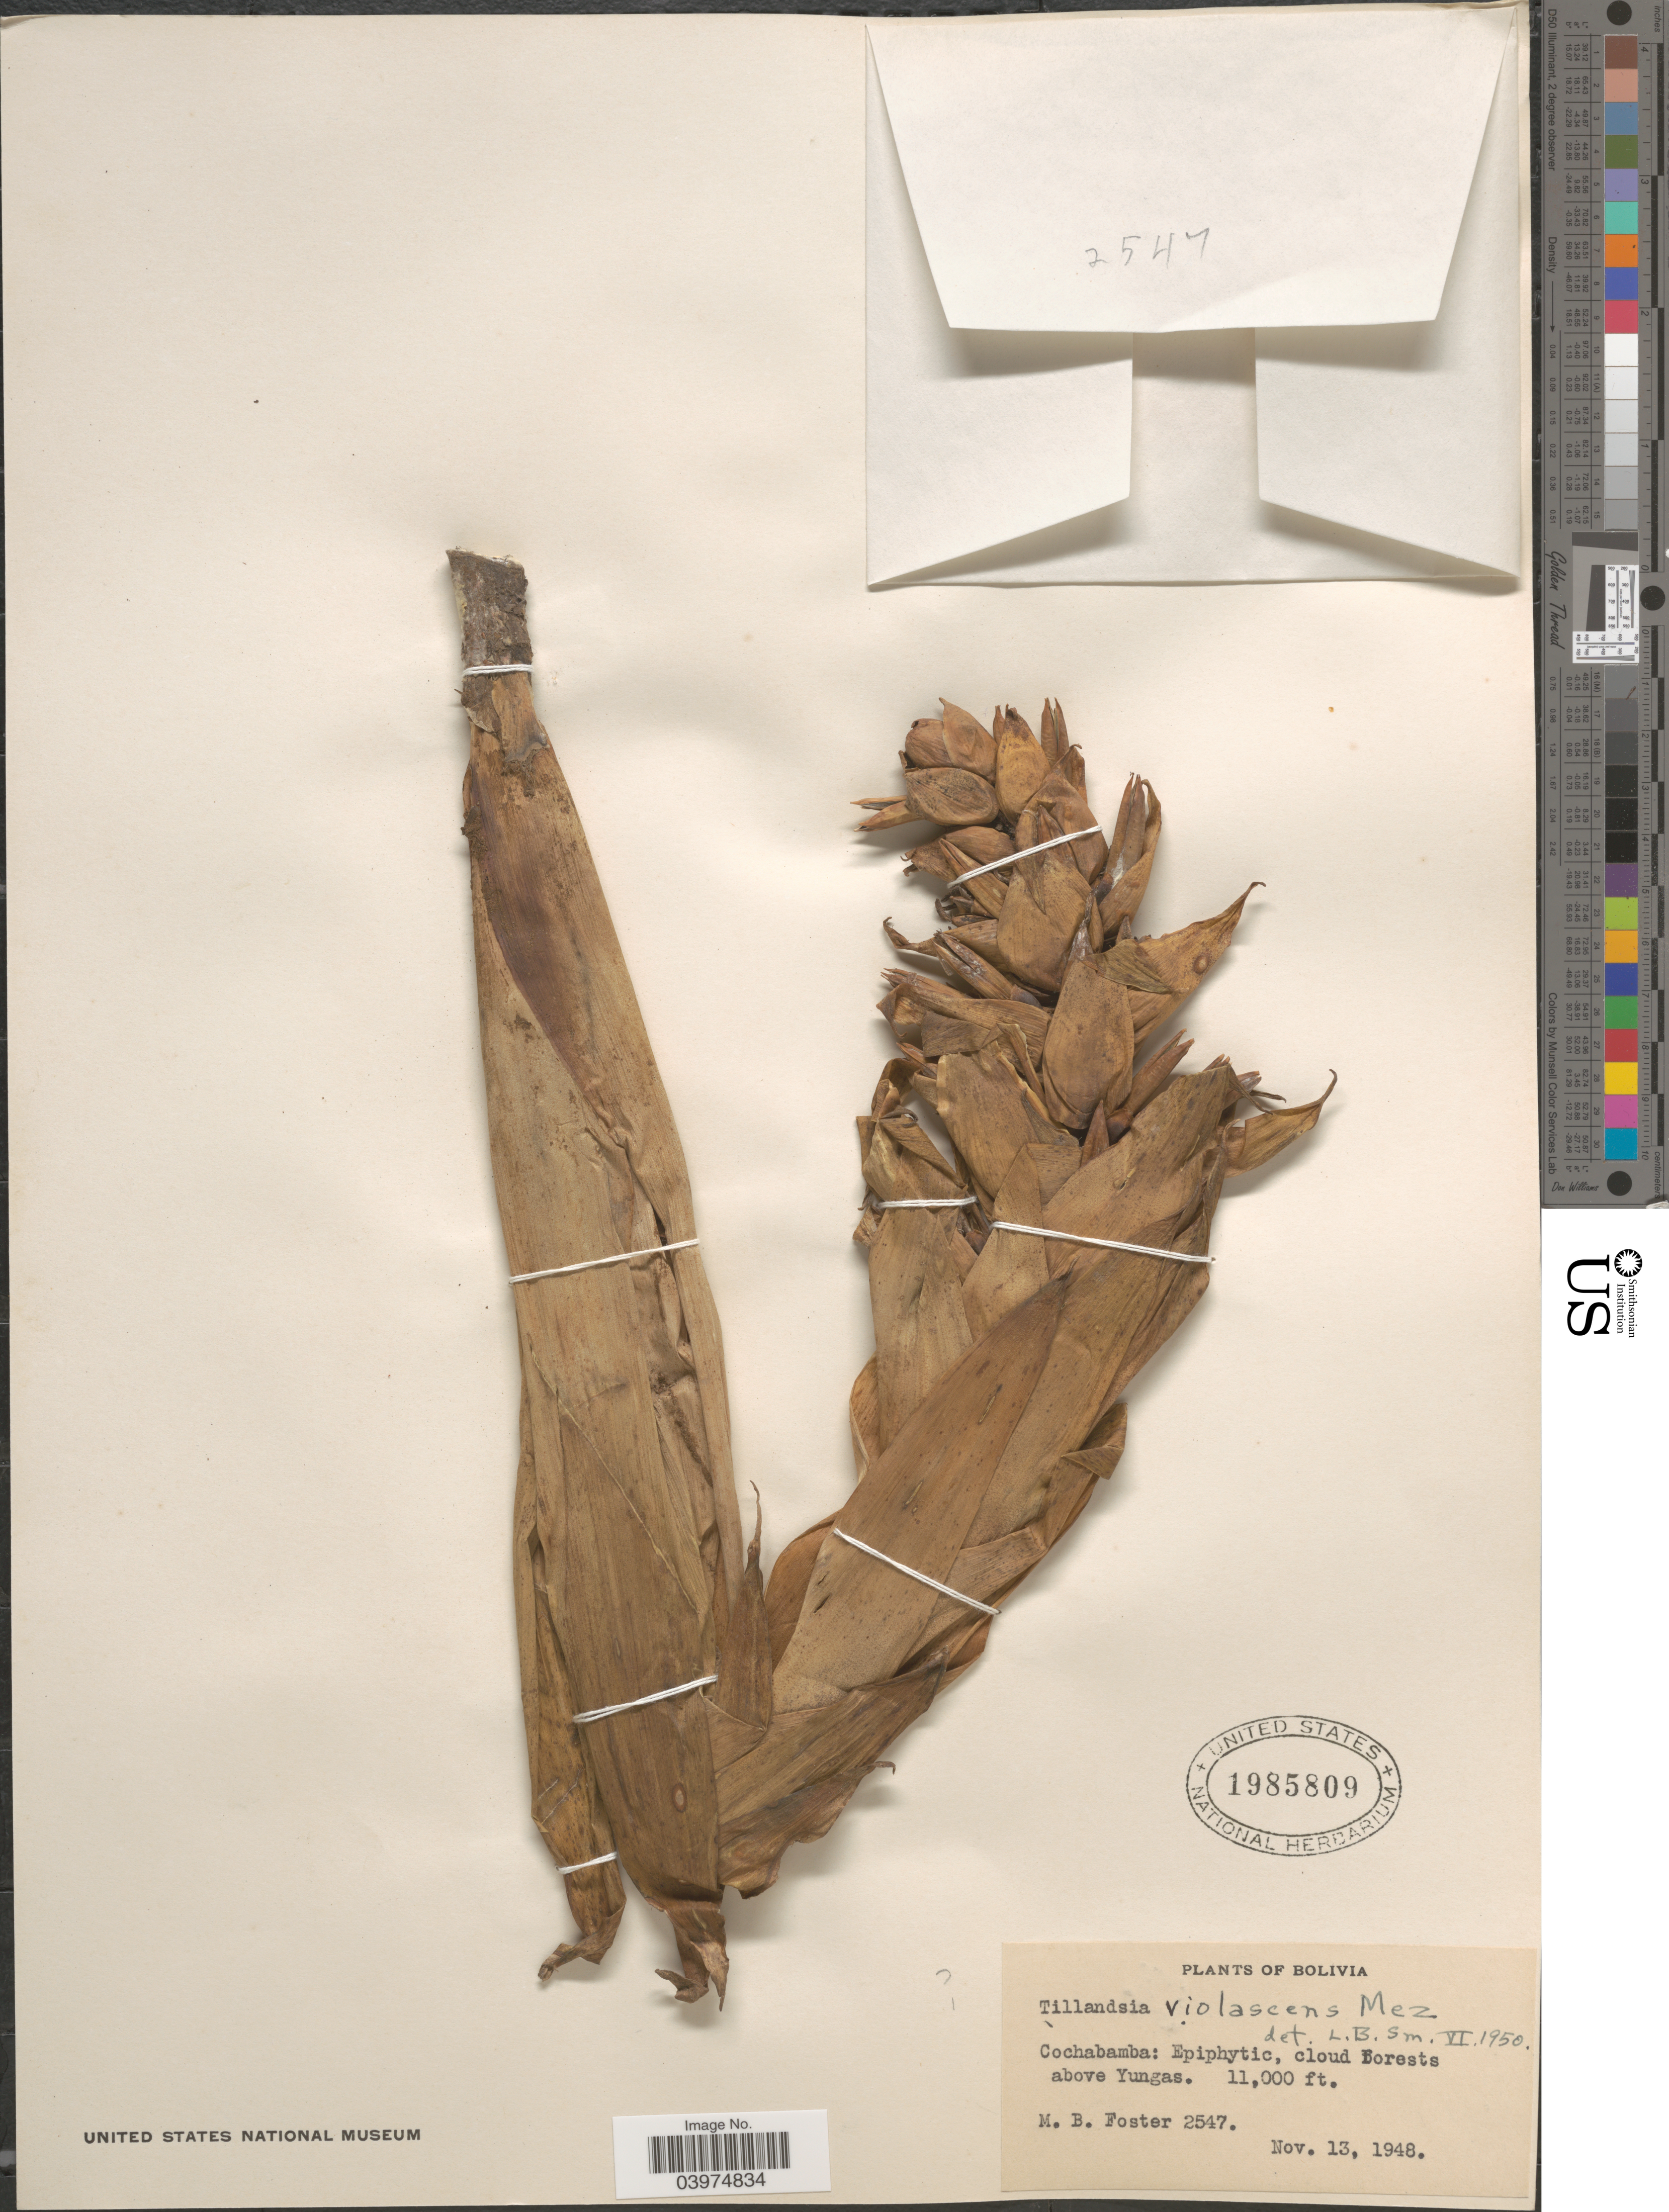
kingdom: Plantae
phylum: Tracheophyta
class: Liliopsida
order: Poales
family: Bromeliaceae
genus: Tillandsia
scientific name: Tillandsia violascens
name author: Mez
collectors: M. B. Foster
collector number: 2547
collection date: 1948-11-13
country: Bolivia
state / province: Cochabamba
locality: Cloud forests above Yungas.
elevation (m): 3353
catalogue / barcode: US 1985809